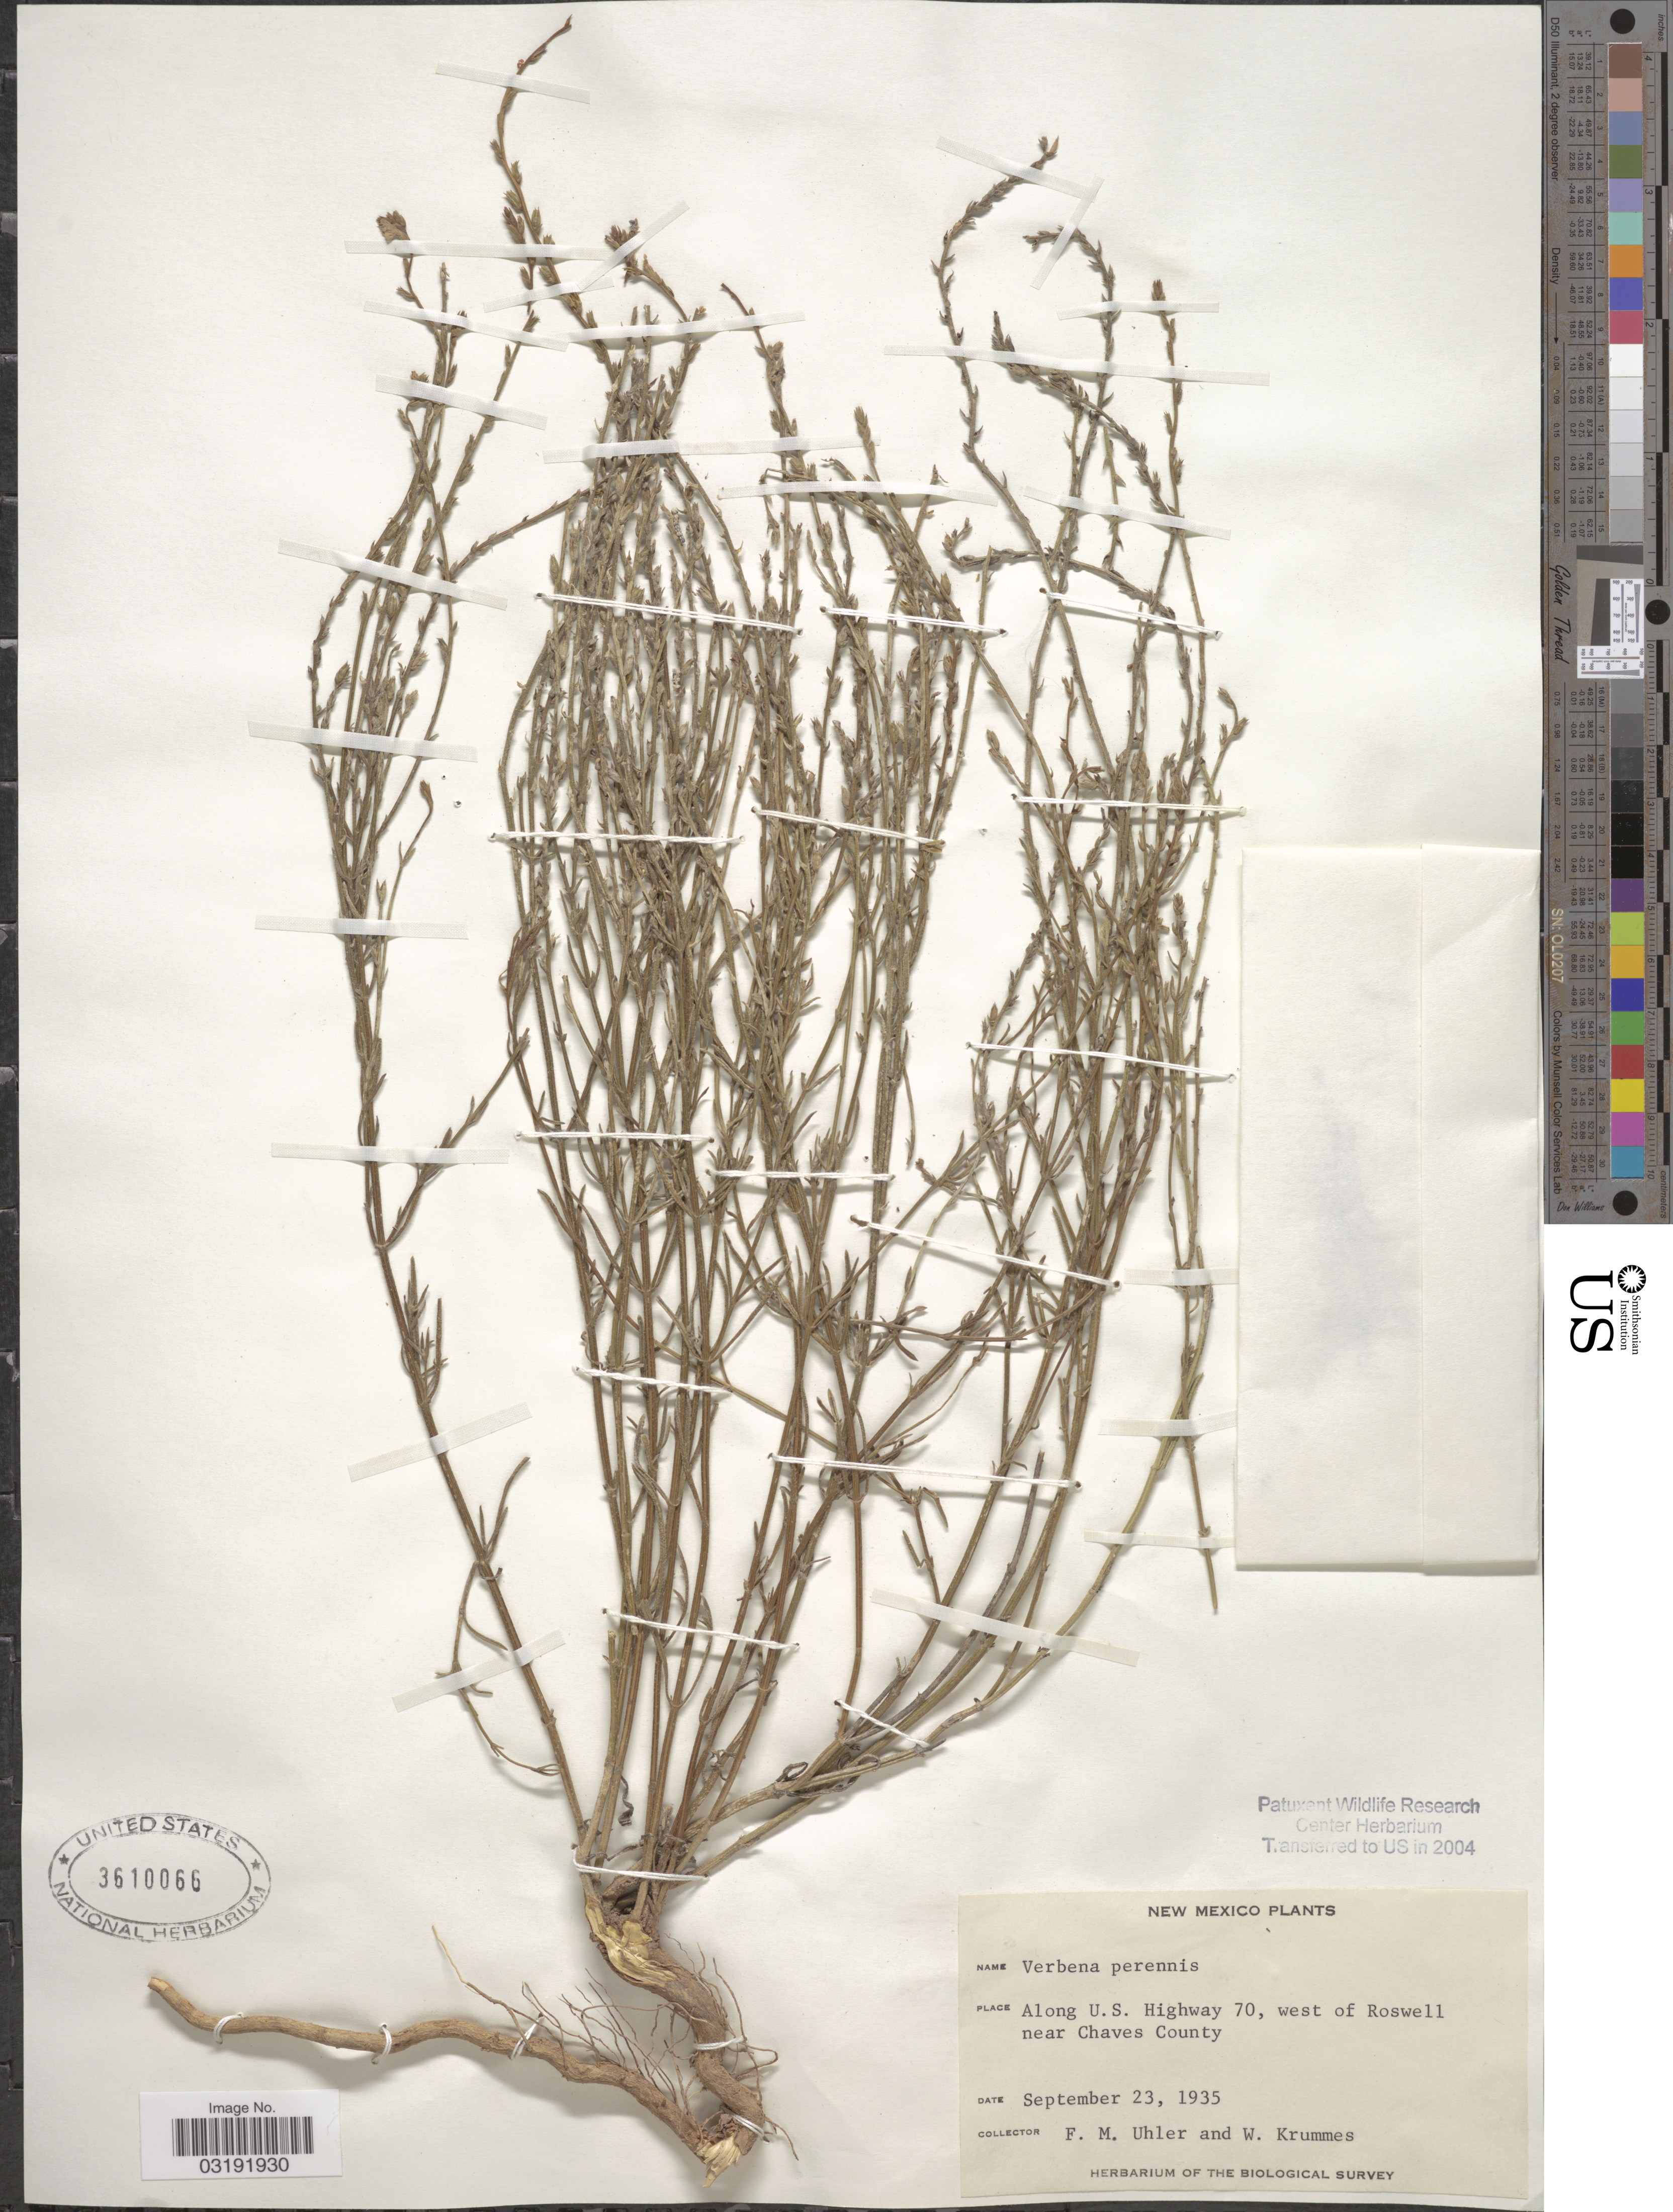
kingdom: Plantae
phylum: Tracheophyta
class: Magnoliopsida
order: Lamiales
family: Verbenaceae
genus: Verbena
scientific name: Verbena perennis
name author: Wooton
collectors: F. M. Uhler & W. Krummes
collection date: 1935-09-23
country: United States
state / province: New Mexico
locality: Along U.S. Highway 70, west of Roswell near Chaves County.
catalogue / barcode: US 3610066